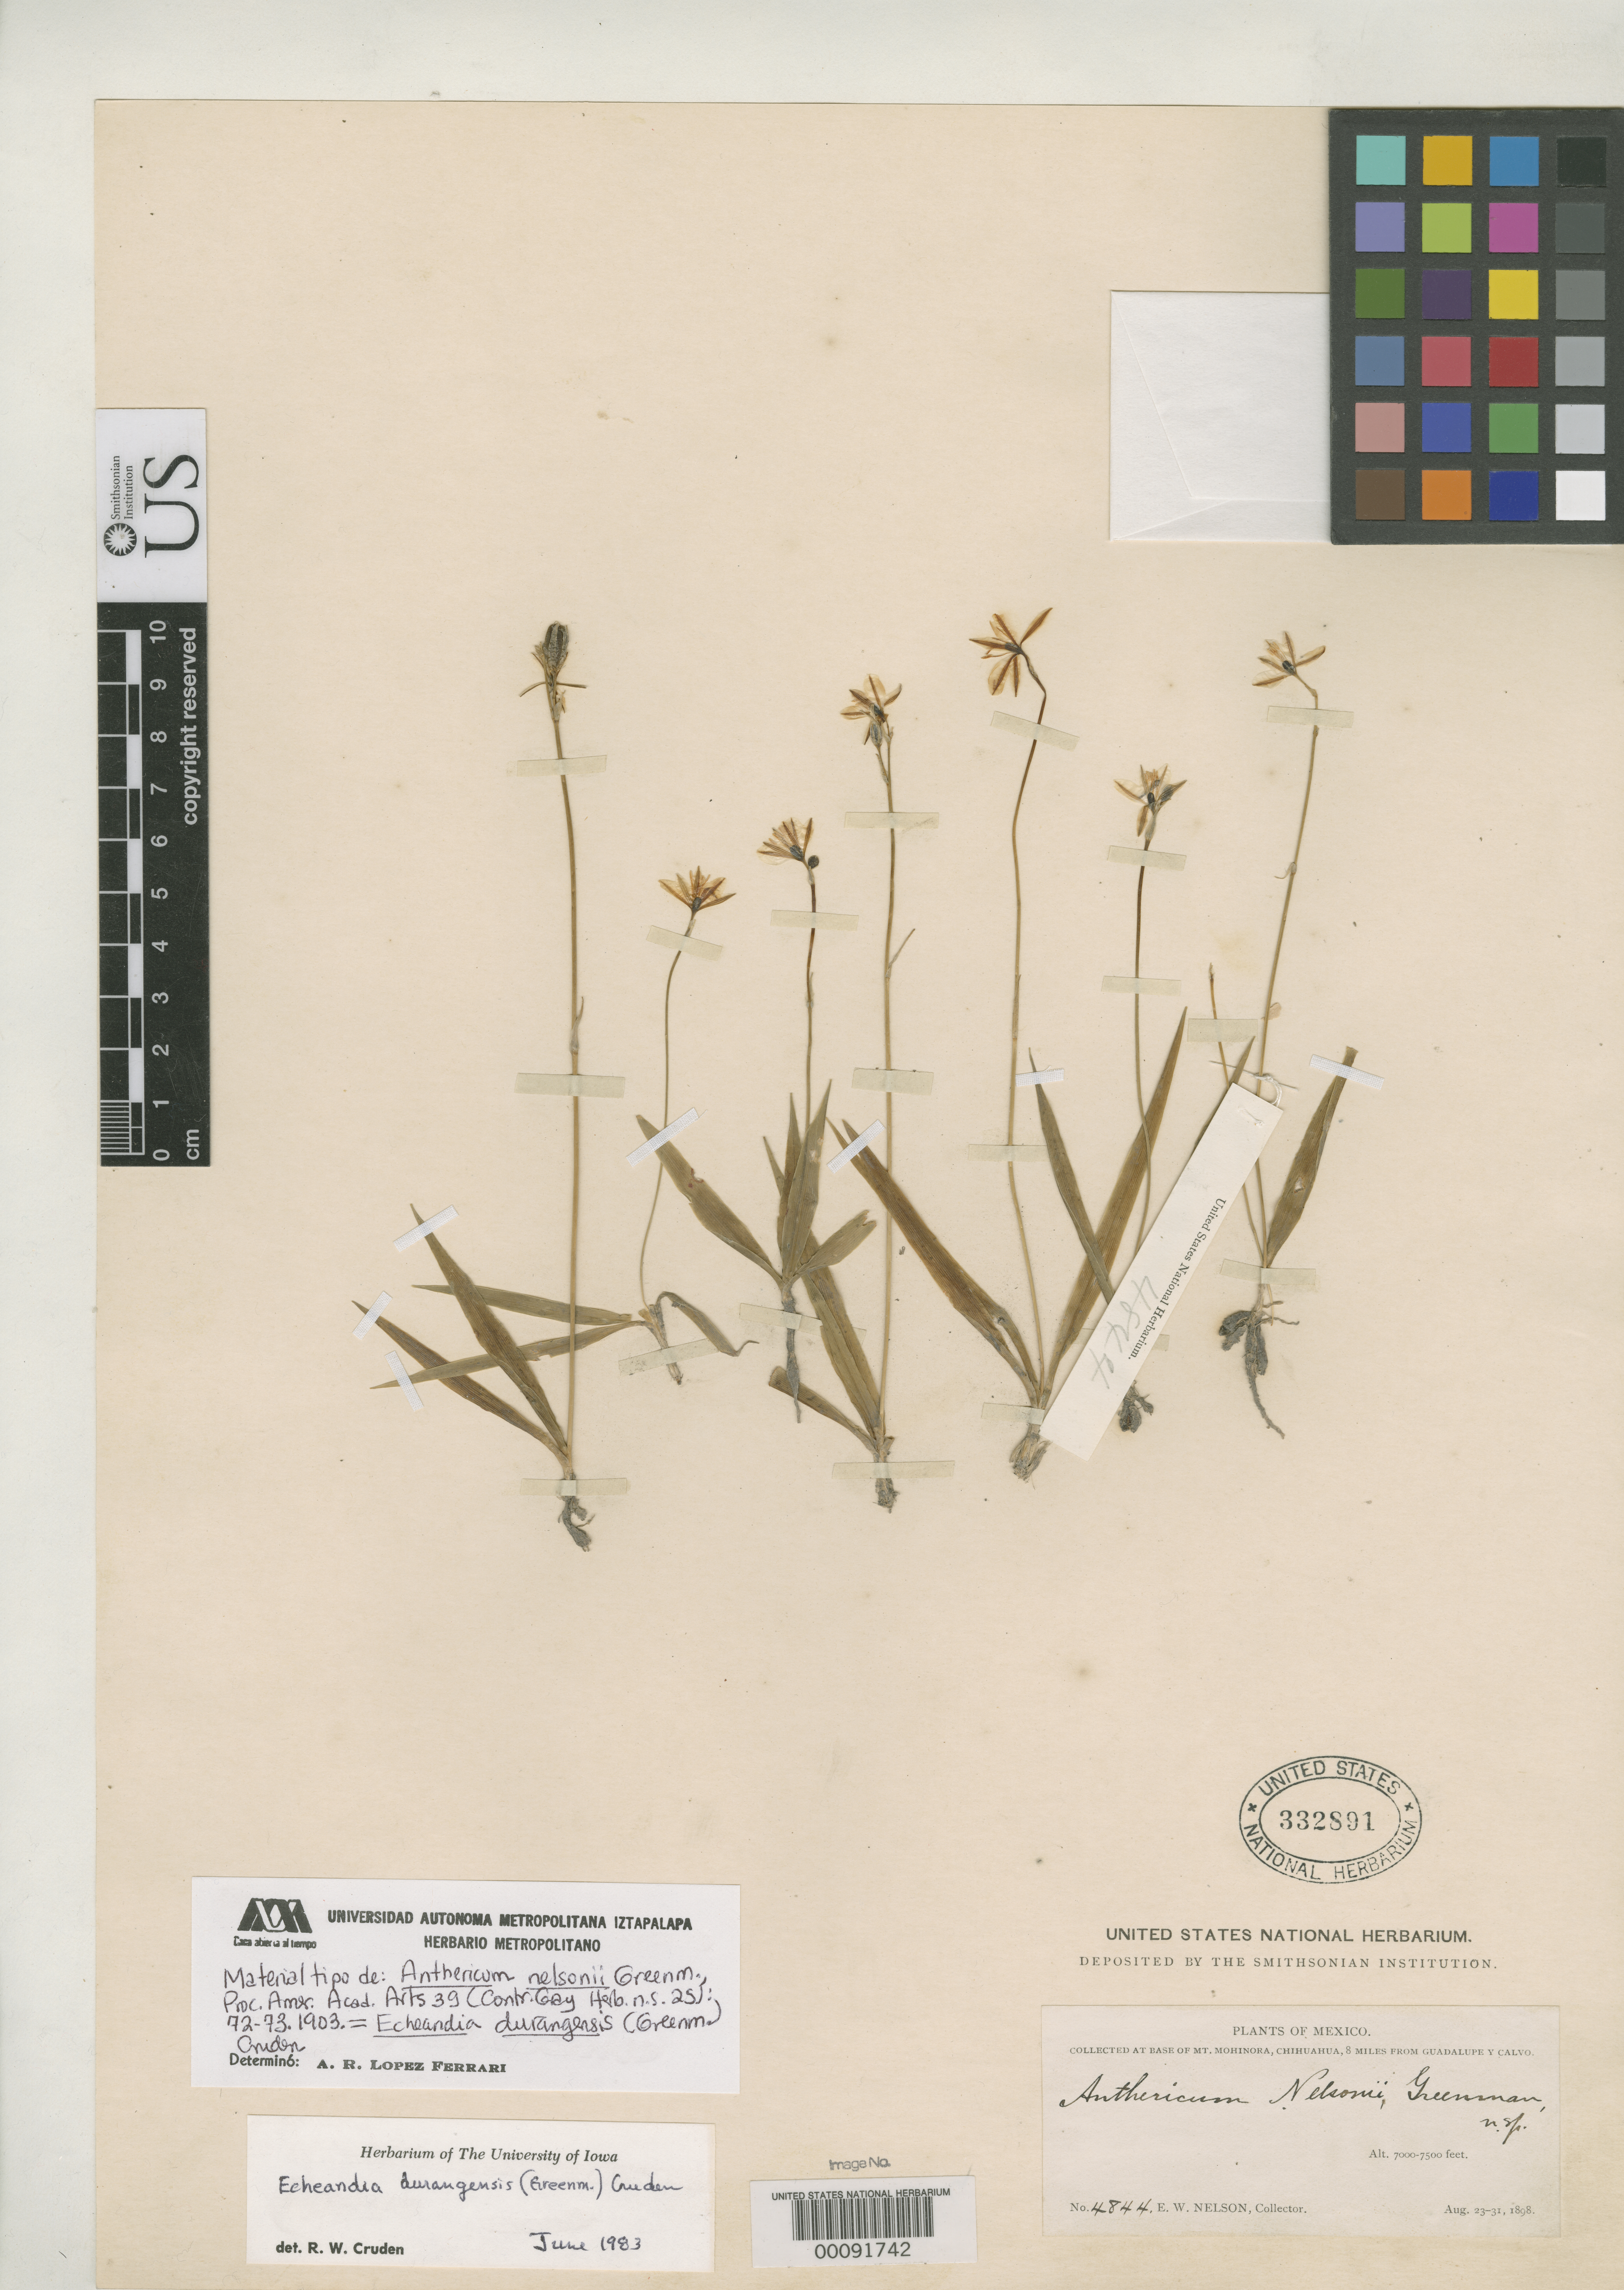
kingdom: Plantae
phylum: Tracheophyta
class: Liliopsida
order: Asparagales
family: Asparagaceae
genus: Anthericum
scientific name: Anthericum nelsonii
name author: Greenm.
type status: Isotype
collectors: E. W. Nelson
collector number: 4844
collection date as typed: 23 Aug 1898 to 31 Aug 1898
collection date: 1898-08-23/1898-08-31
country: Mexico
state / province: Chihuahua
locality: Mount Mohinora, Guadalupe y Calvo.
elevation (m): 2130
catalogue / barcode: US 332891